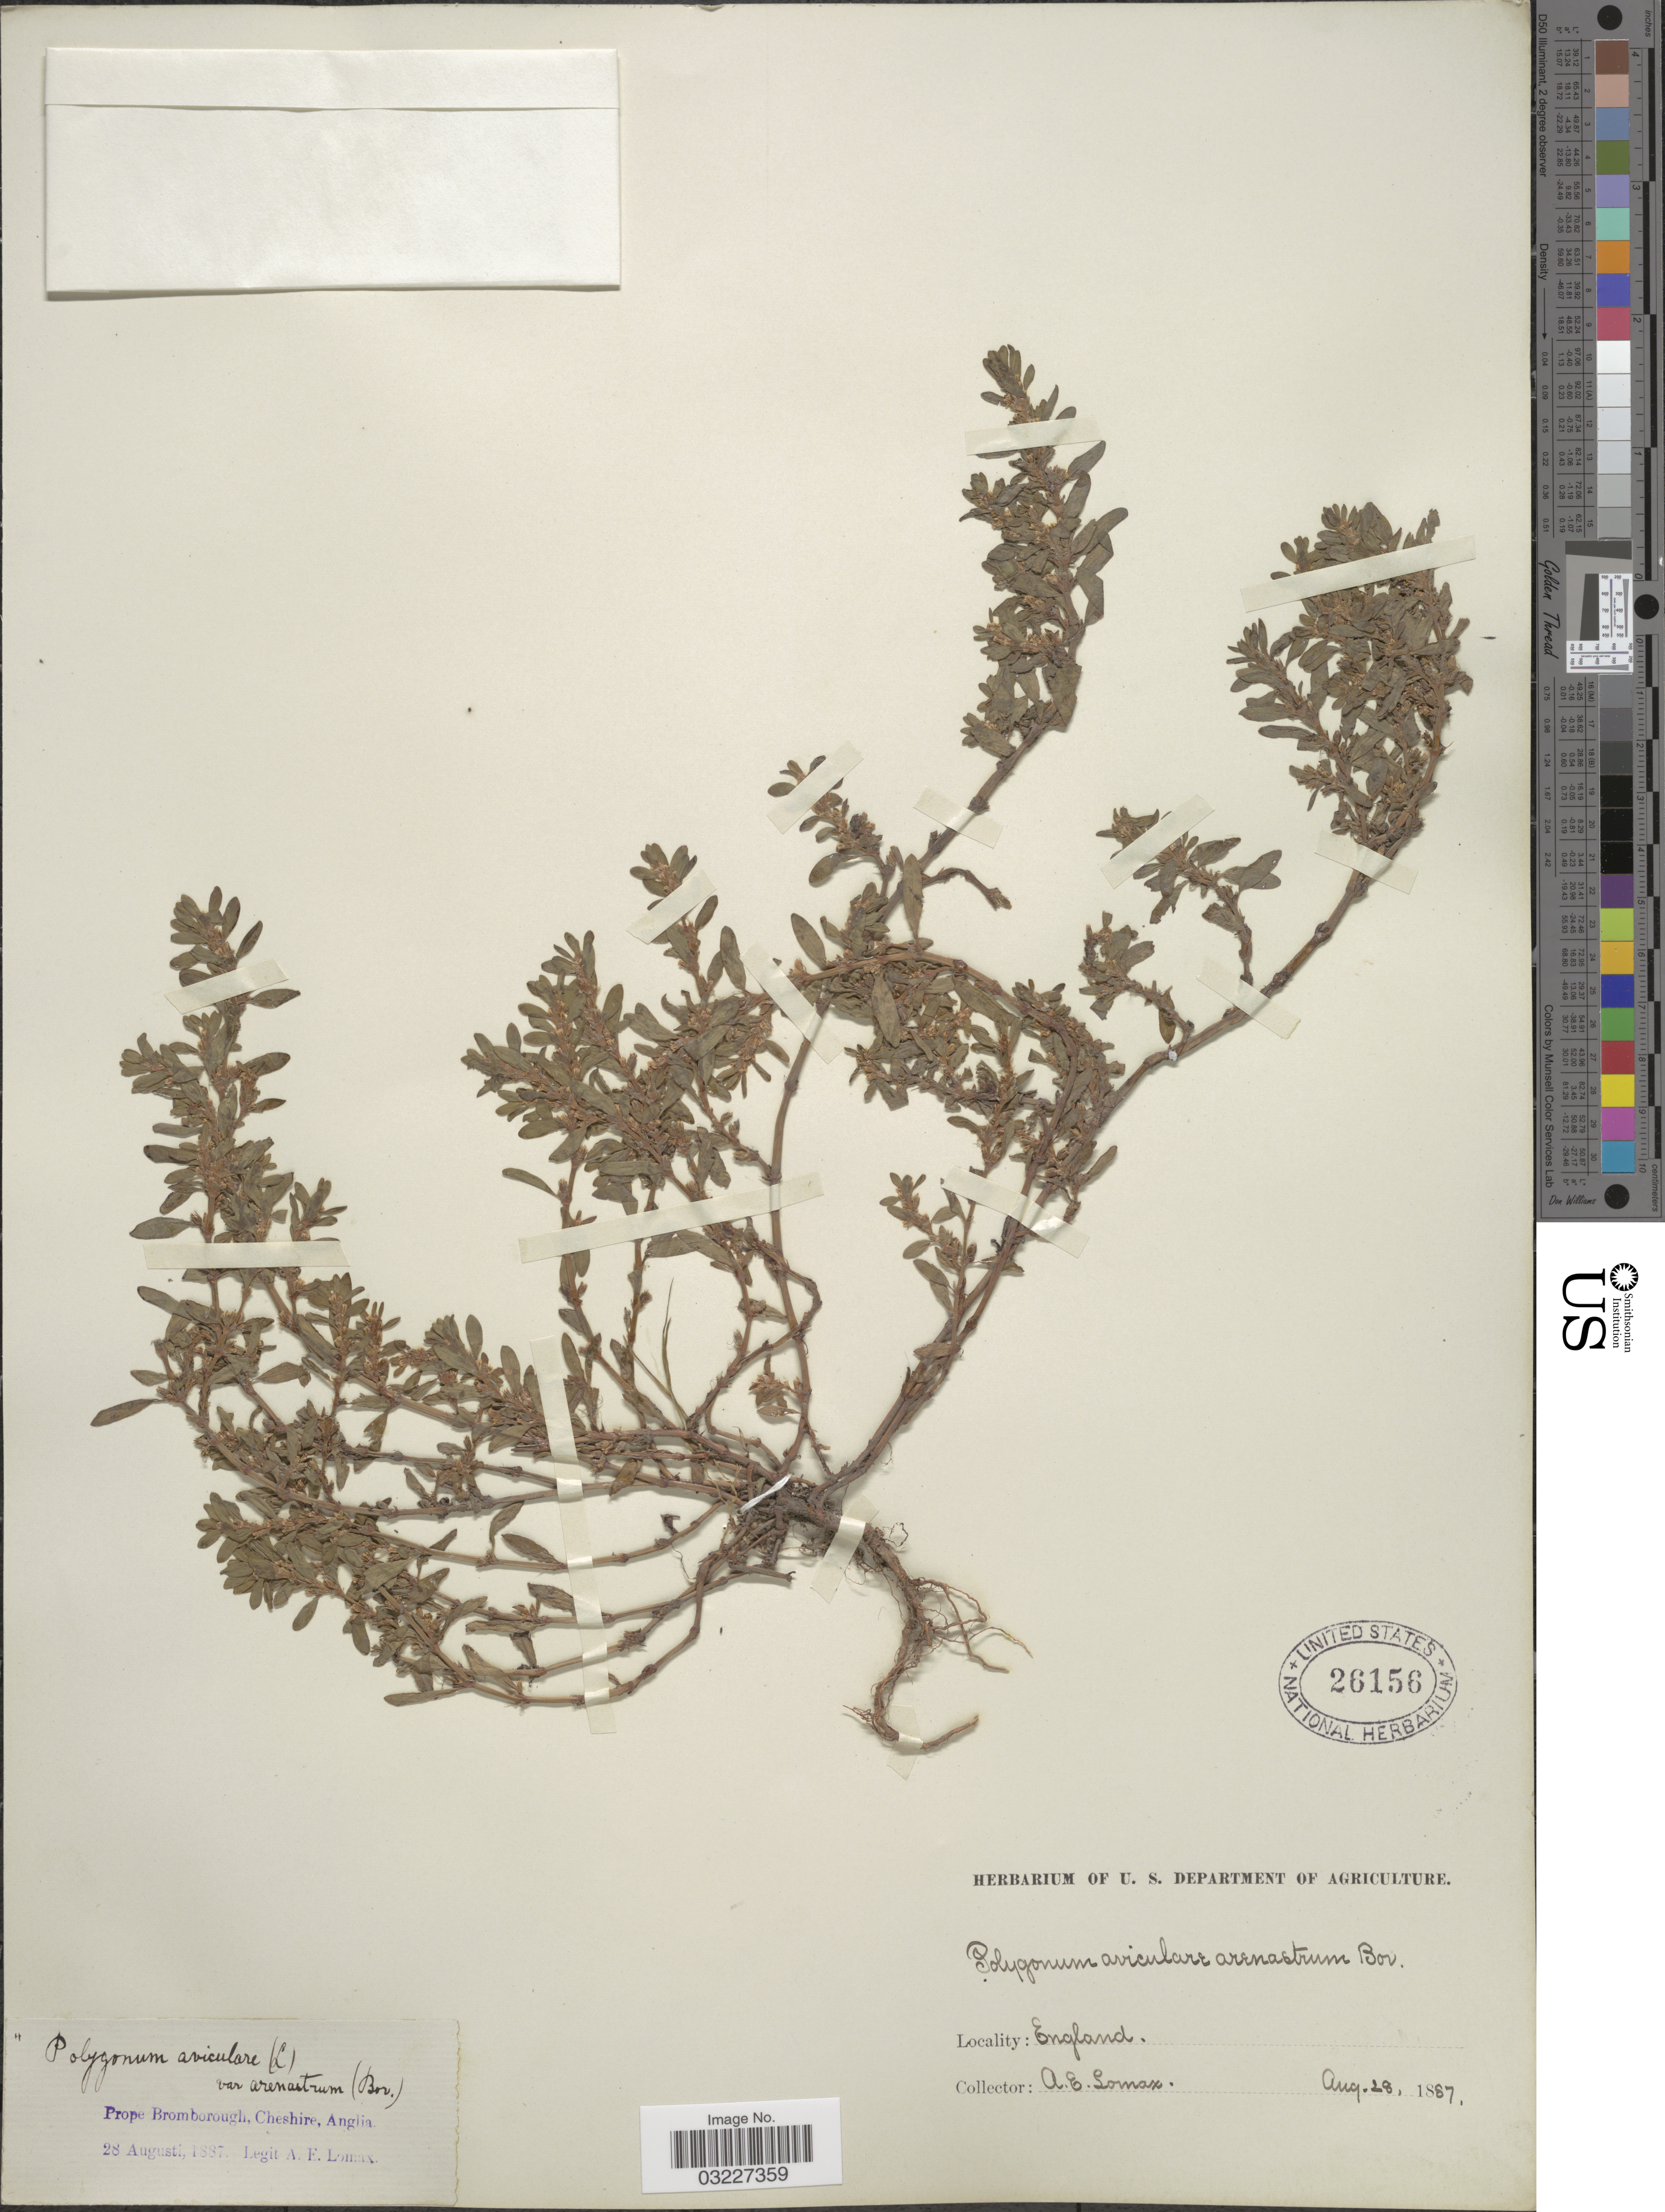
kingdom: Plantae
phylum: Tracheophyta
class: Magnoliopsida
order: Caryophyllales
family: Polygonaceae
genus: Polygonum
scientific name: Polygonum aviculare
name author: L.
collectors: A. Lomax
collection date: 1887-08-28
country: United Kingdom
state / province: England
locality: Prope Bromborough, Cheshire, Anglia.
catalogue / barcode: US 26156